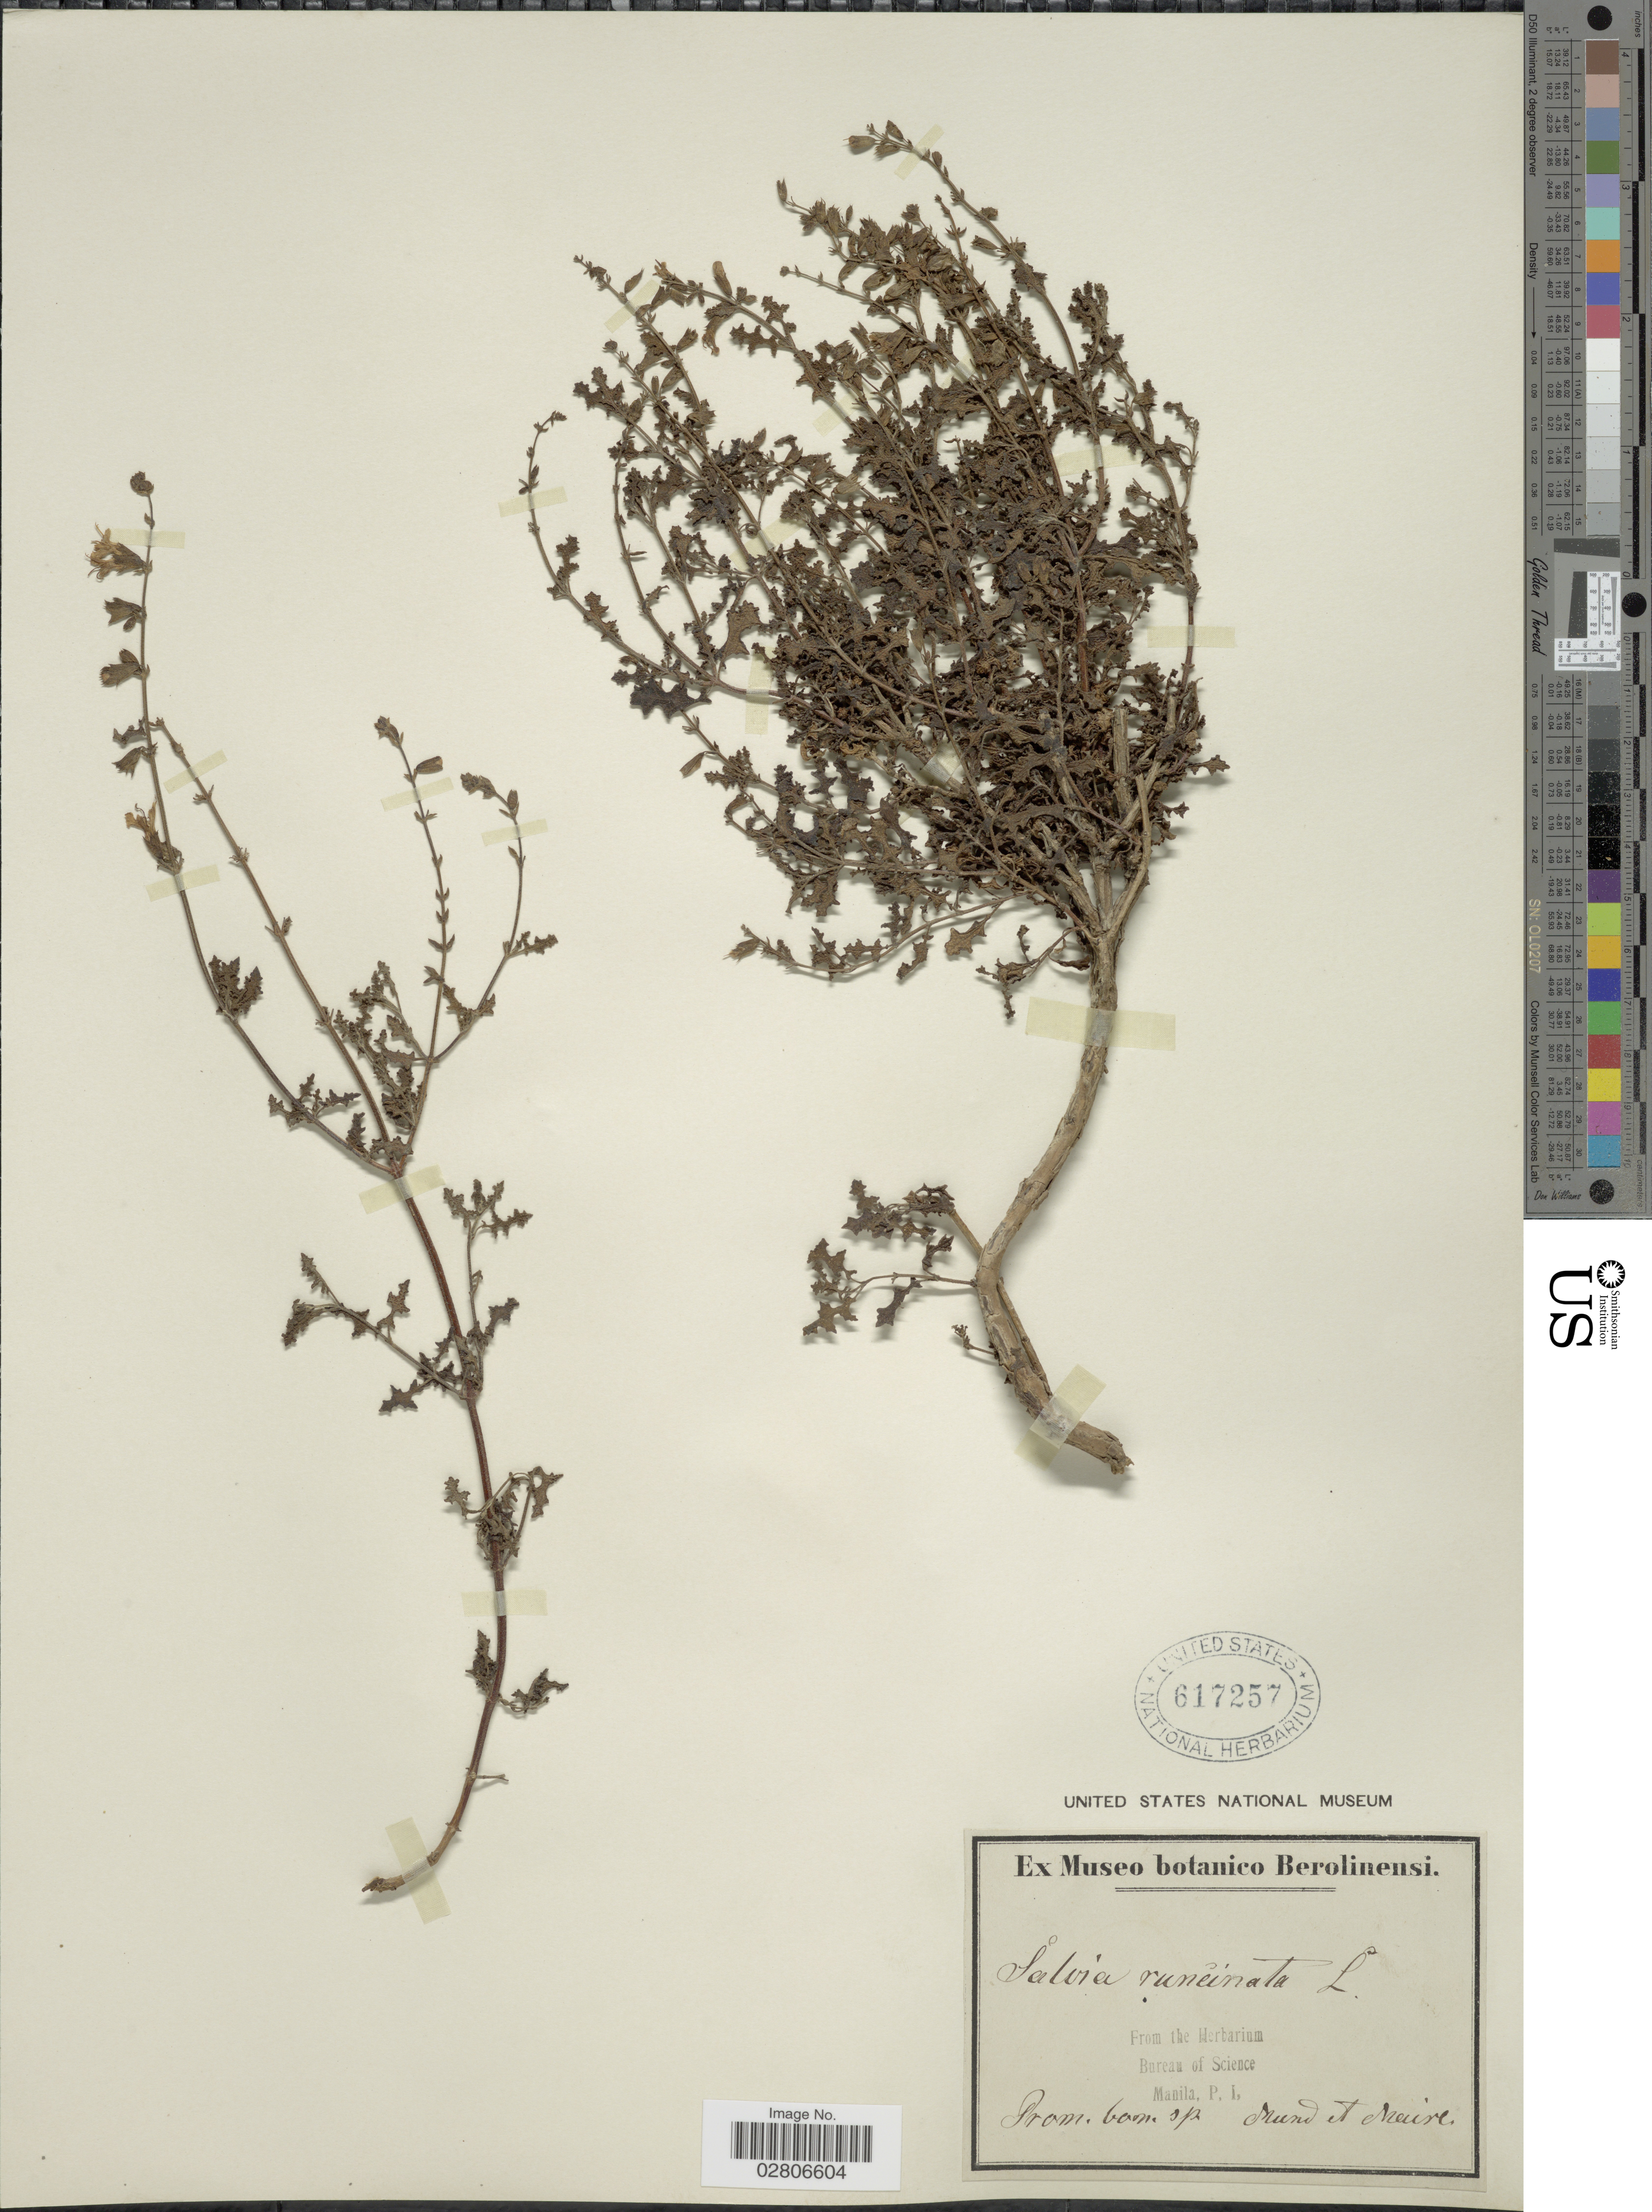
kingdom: Plantae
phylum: Tracheophyta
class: Magnoliopsida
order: Lamiales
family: Lamiaceae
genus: Salvia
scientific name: Salvia runcinata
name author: L. f.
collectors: Mund & Maire, --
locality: Prom. bom. sp.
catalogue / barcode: US 617257